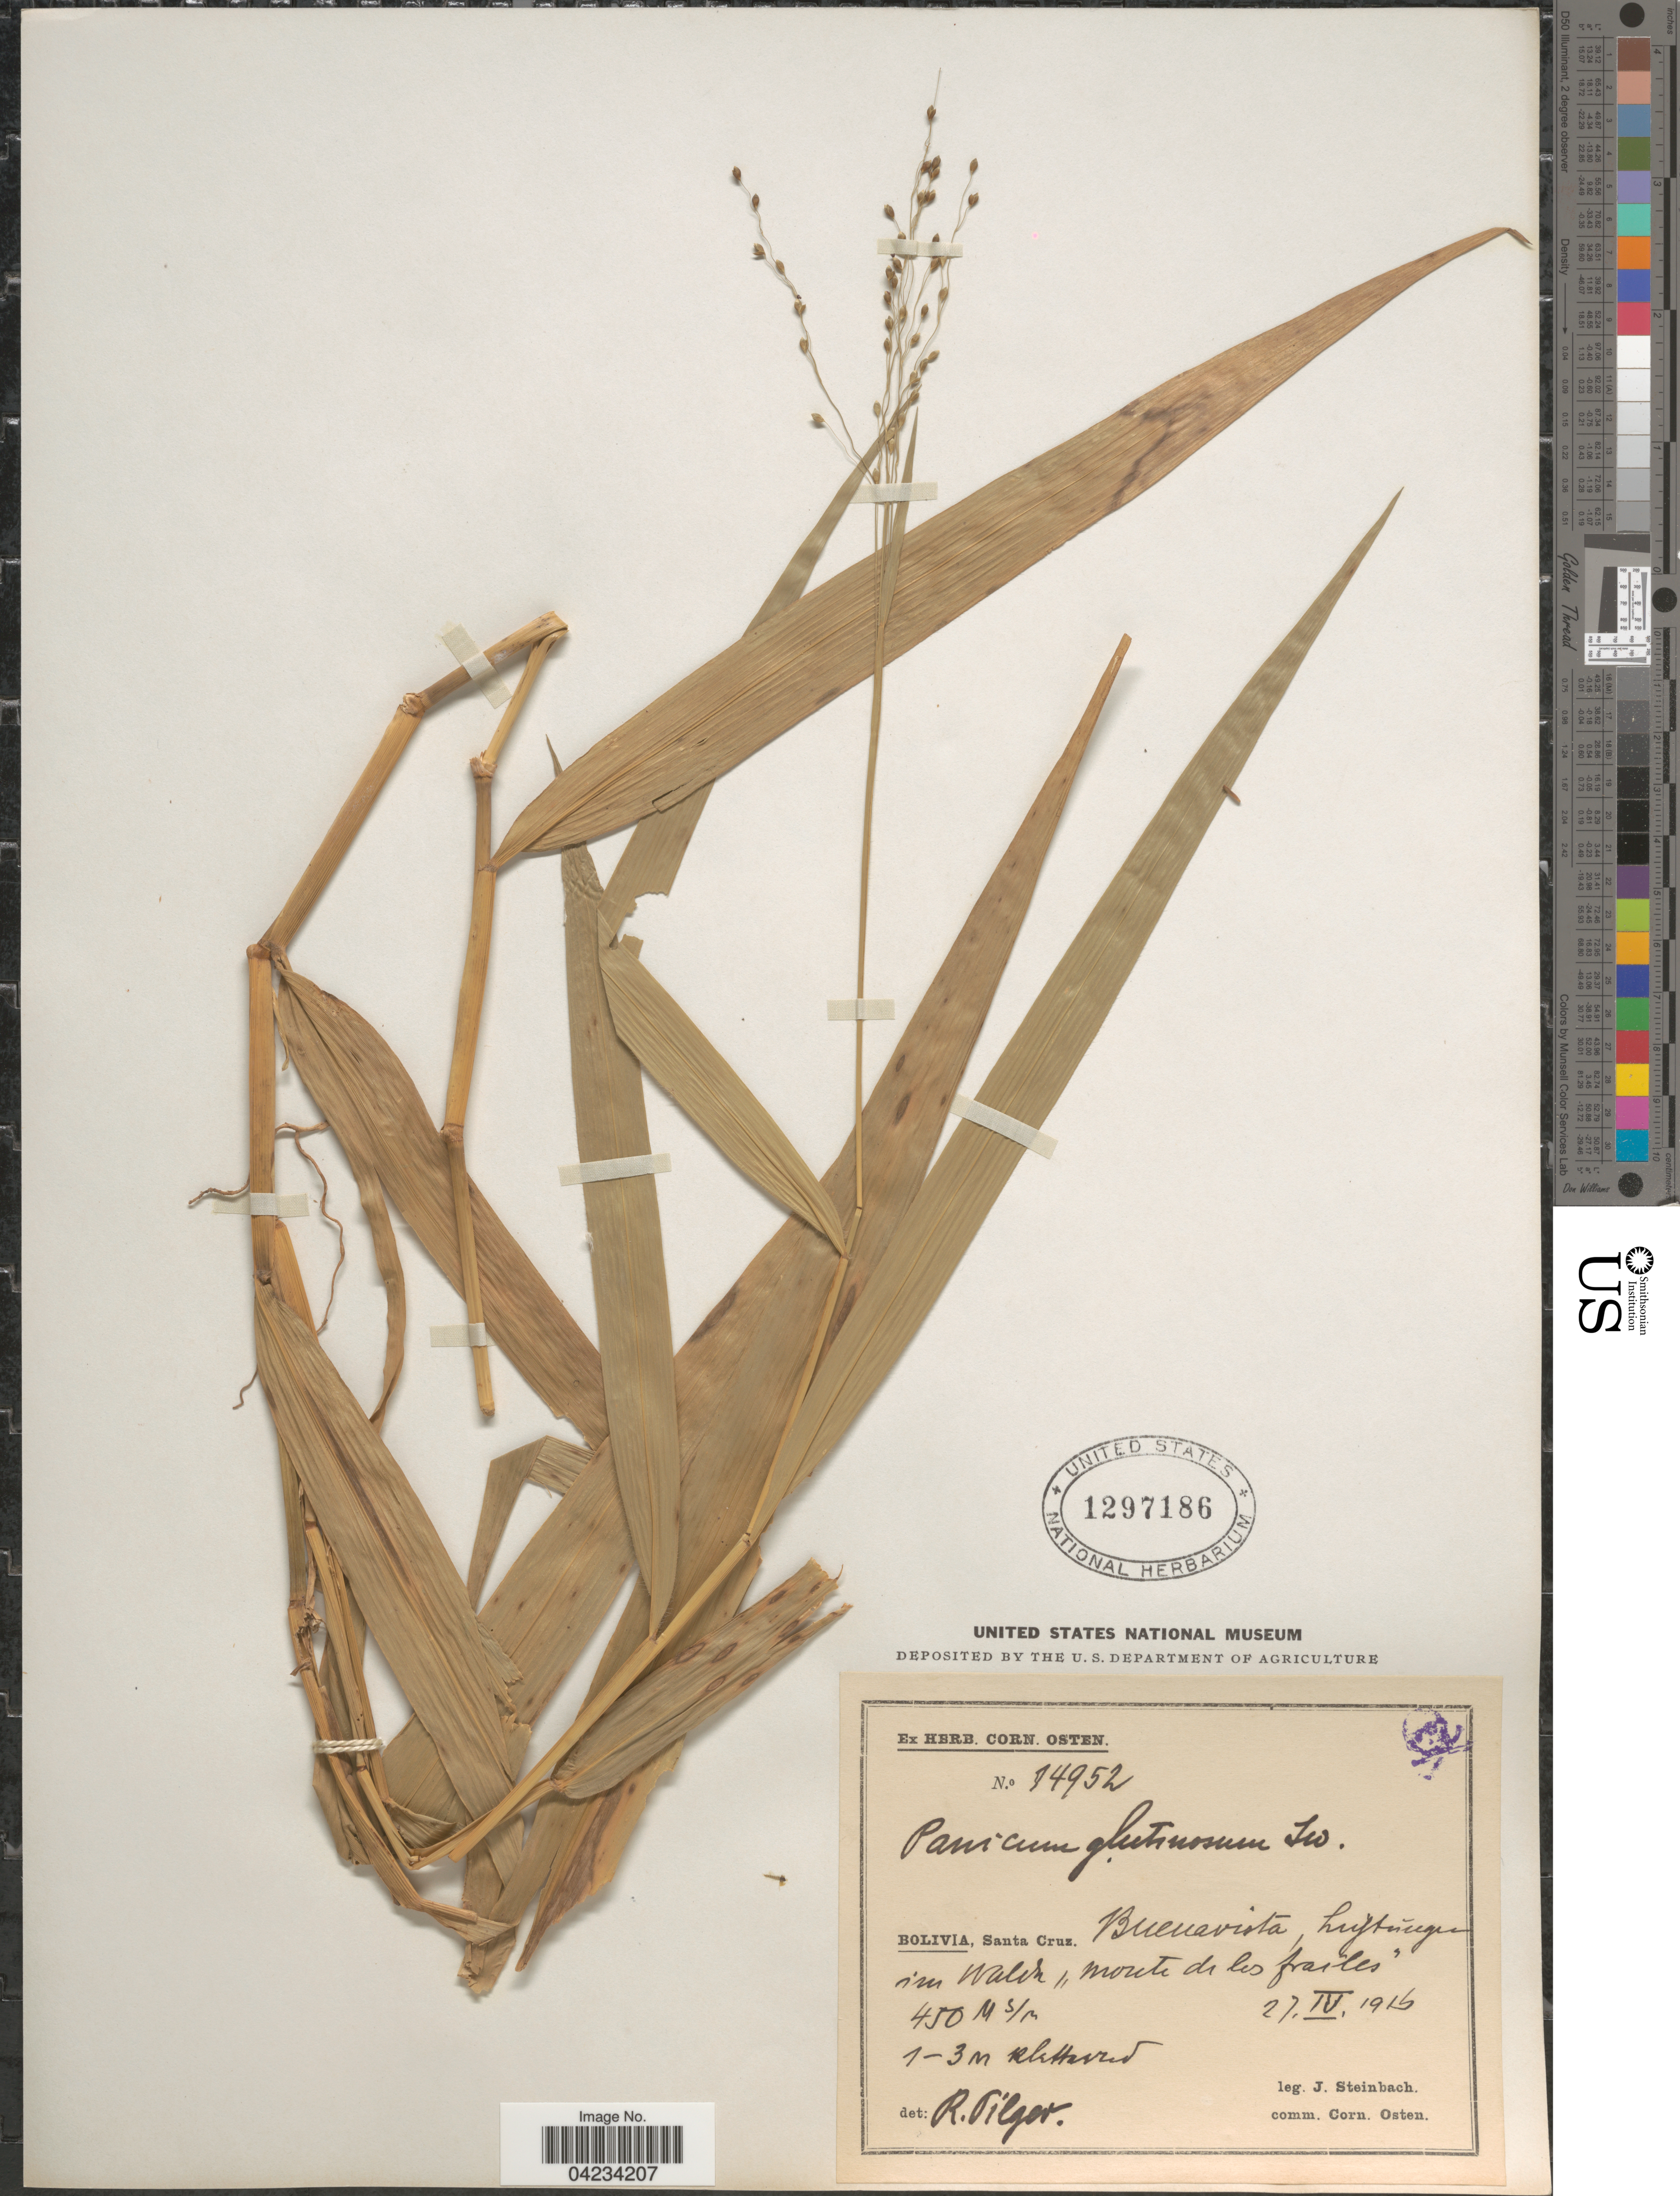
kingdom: Plantae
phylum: Tracheophyta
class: Liliopsida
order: Poales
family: Poaceae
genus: Homolepis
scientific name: Homolepis glutinosa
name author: (Sw.) Zuloaga & Soderstr.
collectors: J. Steinbach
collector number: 14952*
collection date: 1916-04-27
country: Bolivia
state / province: Santa Cruz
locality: Buenavista.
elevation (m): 450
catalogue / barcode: US 1297186